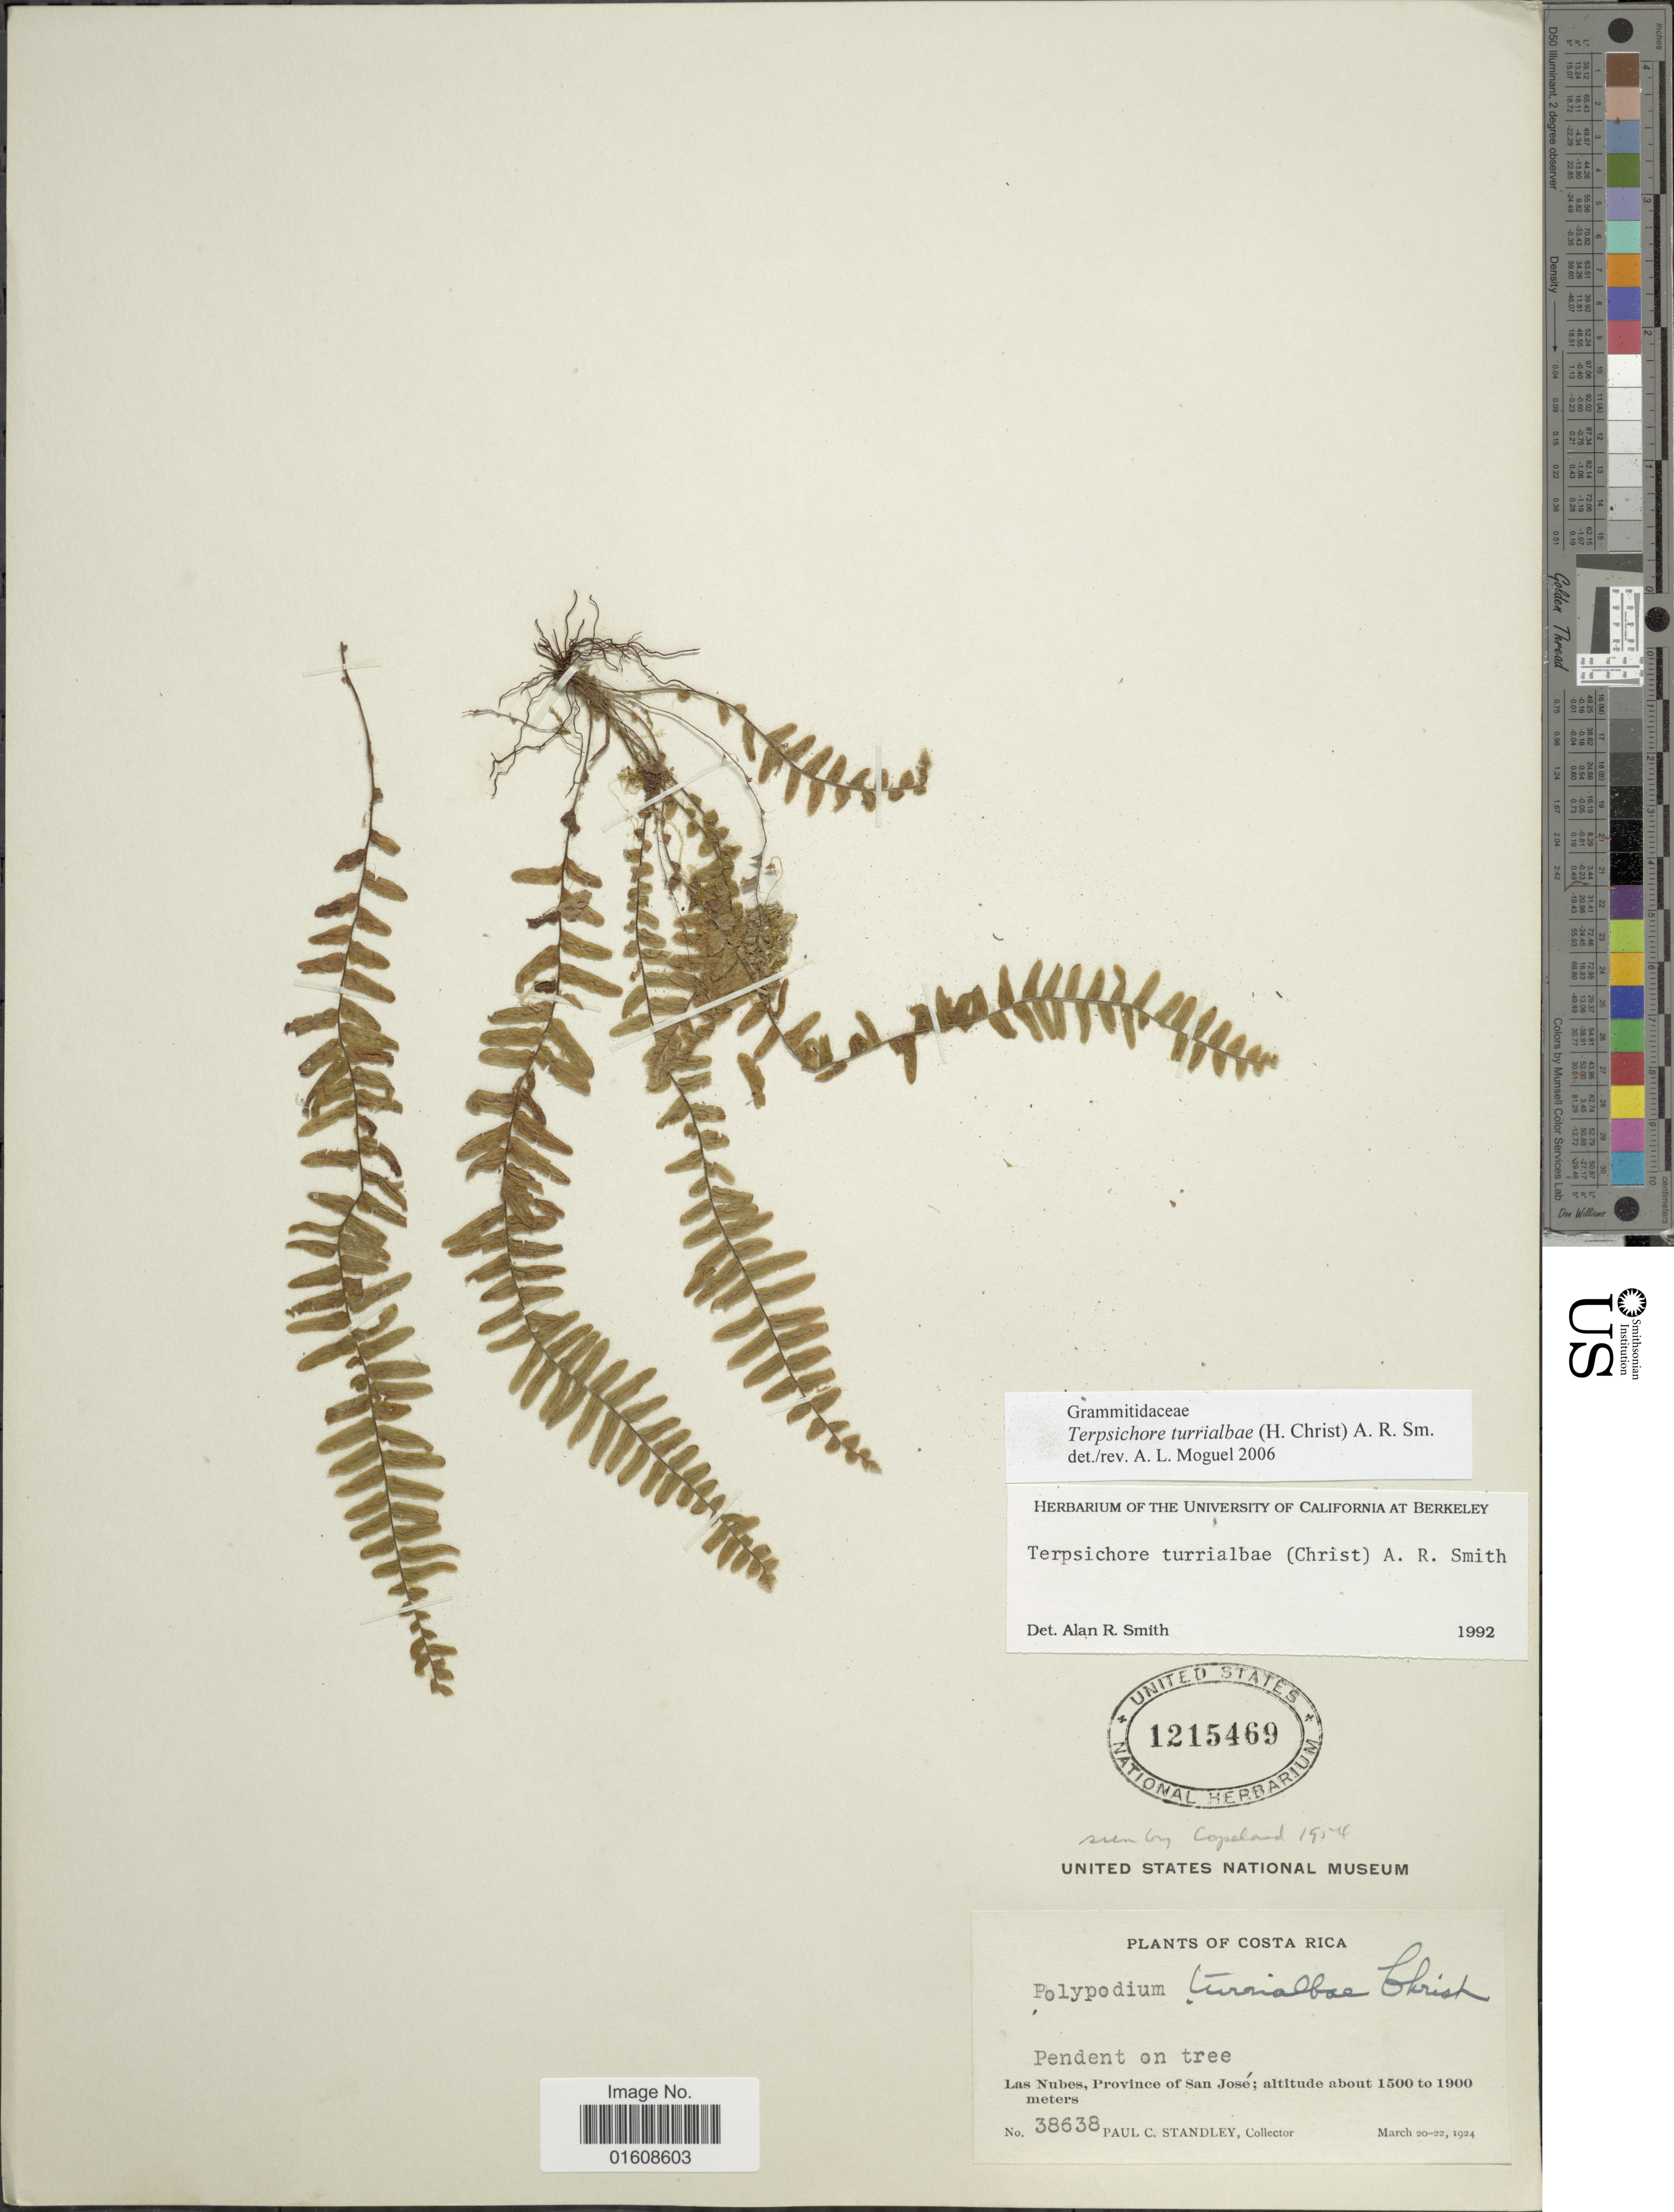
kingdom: Plantae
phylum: Tracheophyta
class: Polypodiopsida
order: Polypodiales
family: Polypodiaceae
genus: Alansmia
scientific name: Alansmia turrialbae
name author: (Christ) Moguel & M. Kessler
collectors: P. C. Standley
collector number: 38638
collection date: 1924-03-20/1924-03-22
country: Costa Rica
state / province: San José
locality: Las Nubes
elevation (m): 1500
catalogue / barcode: US 1215469